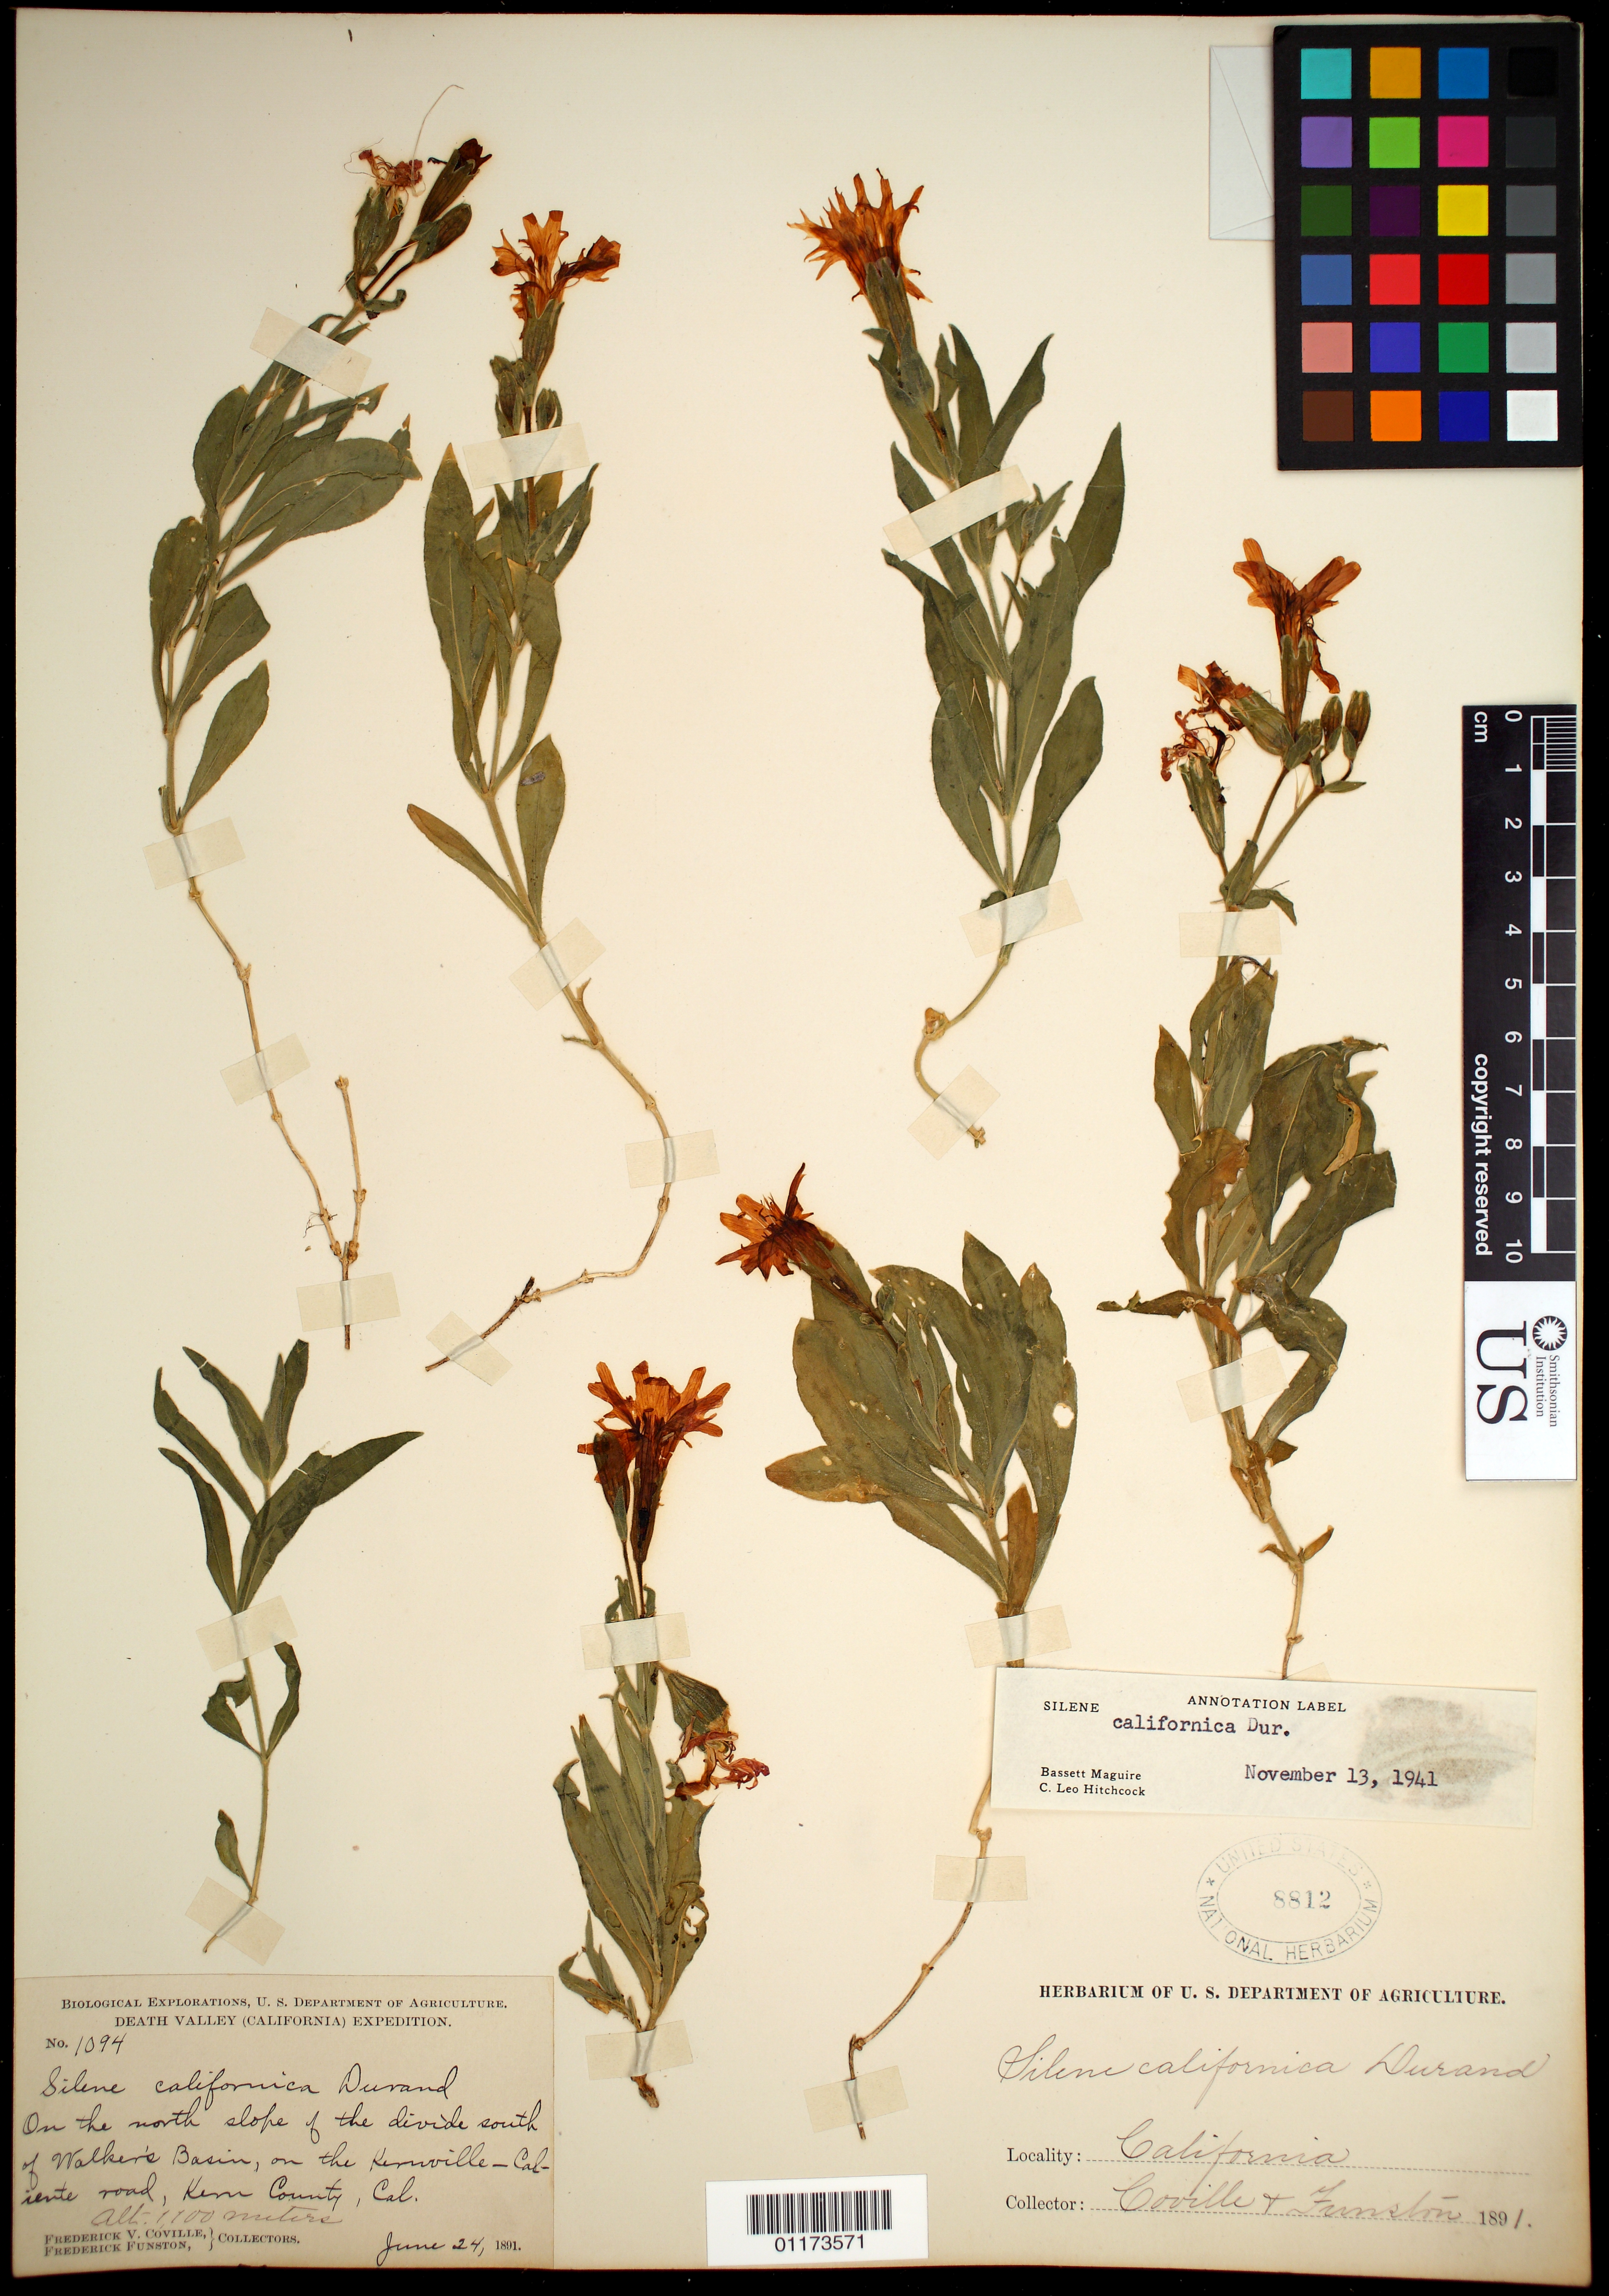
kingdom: Plantae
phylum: Tracheophyta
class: Magnoliopsida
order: Caryophyllales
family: Caryophyllaceae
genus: Silene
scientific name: Silene californica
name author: Durand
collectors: F. V. Coville & F. Funston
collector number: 1094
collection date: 1891-06-24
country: United States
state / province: California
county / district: Kern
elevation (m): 1100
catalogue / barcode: US 8812